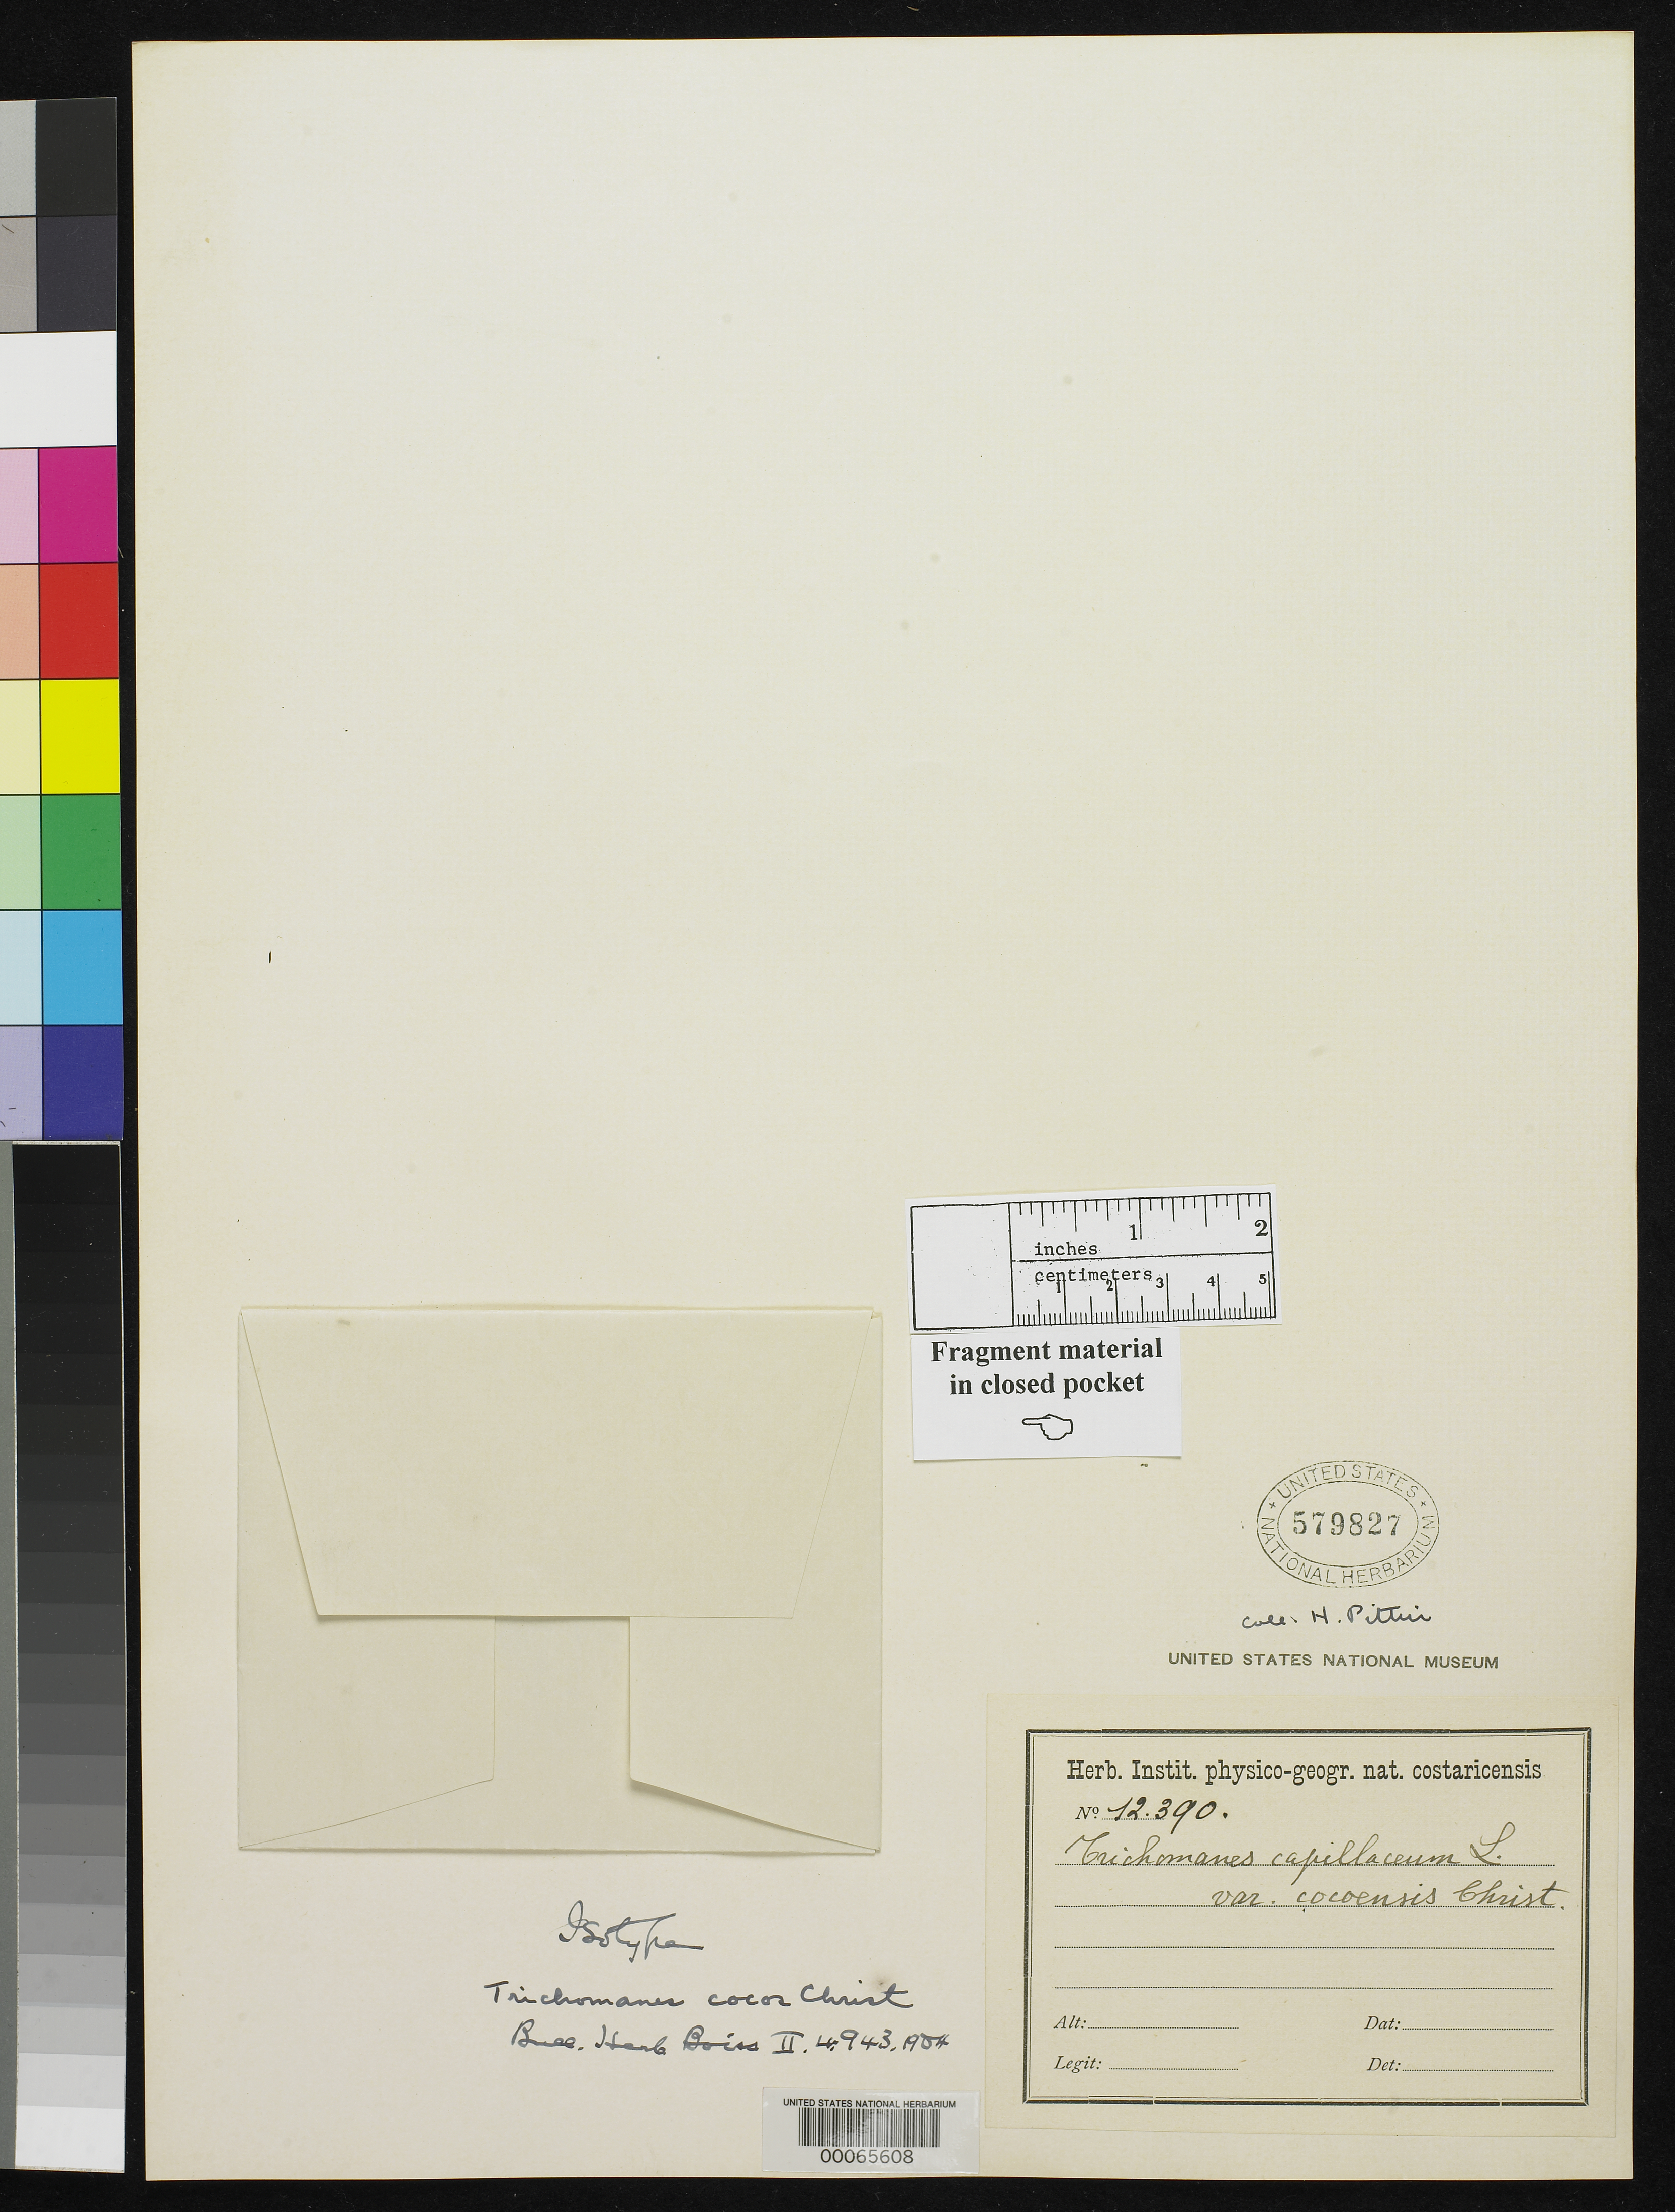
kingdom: Plantae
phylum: Tracheophyta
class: Polypodiopsida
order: Hymenophyllales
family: Hymenophyllaceae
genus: Trichomanes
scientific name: Trichomanes cocos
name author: Christ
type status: Type Collection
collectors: H. F. Pittier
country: Costa Rica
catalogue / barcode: US 579827